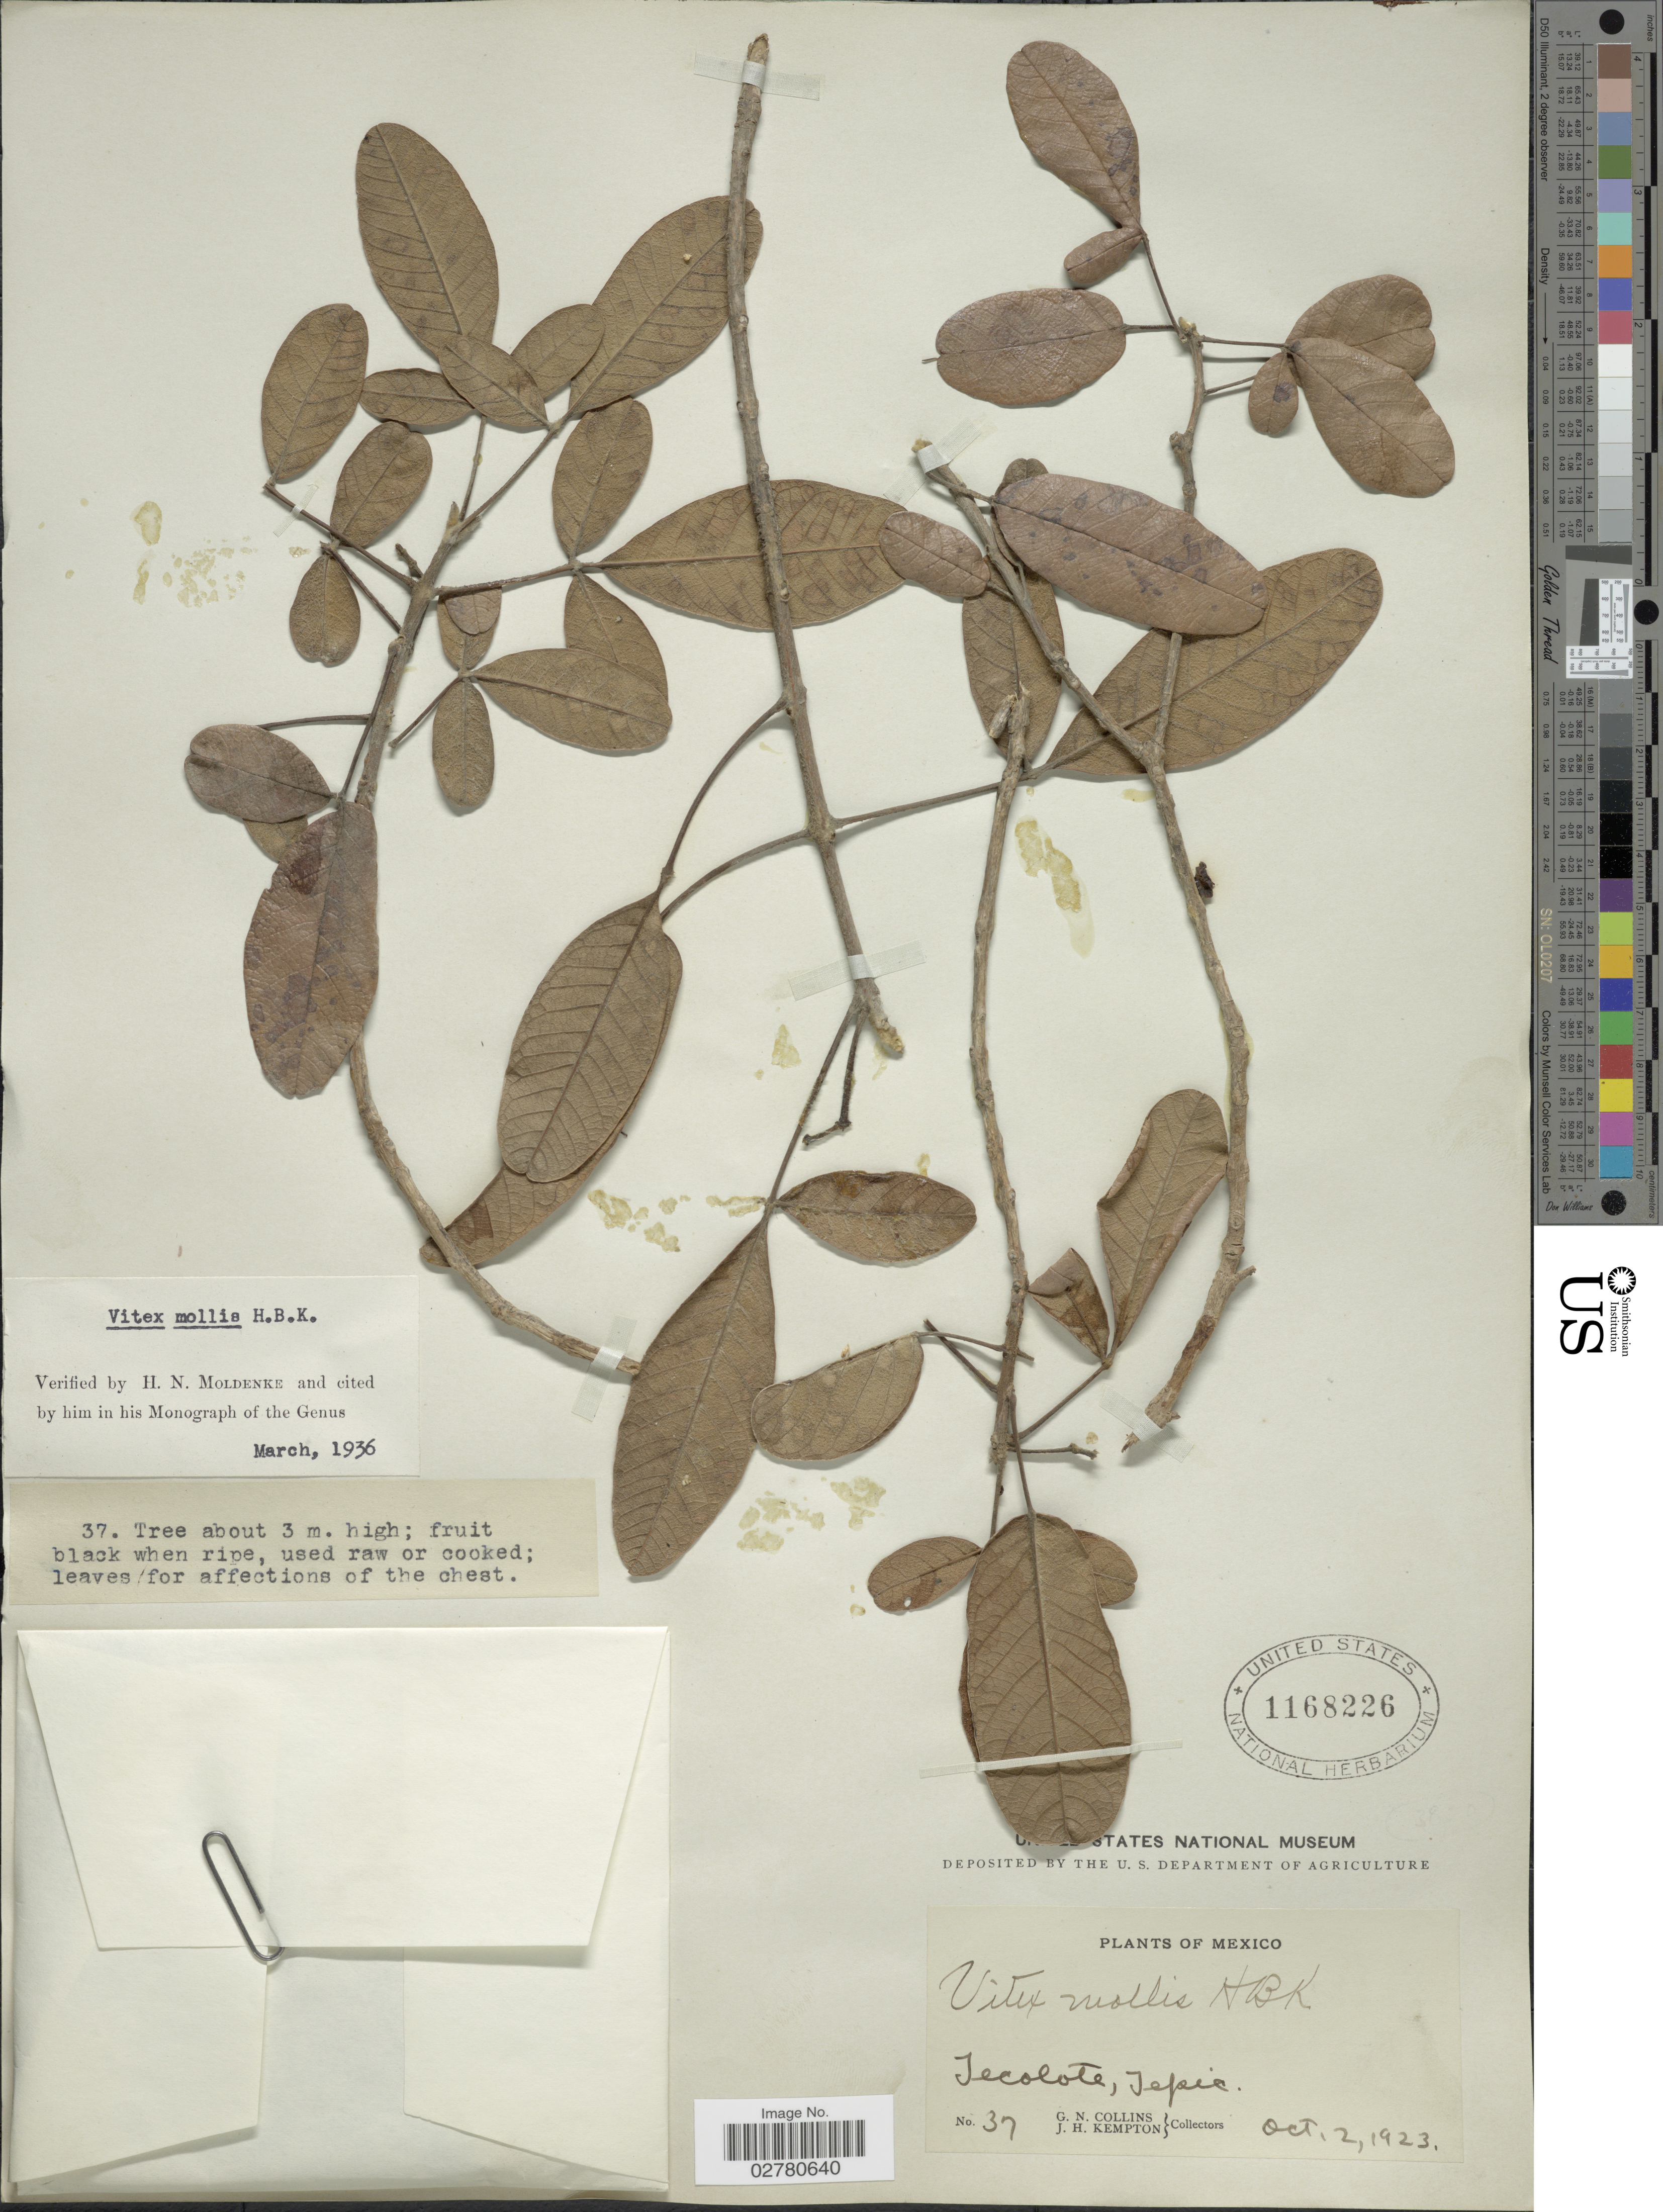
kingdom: Plantae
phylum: Tracheophyta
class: Magnoliopsida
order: Lamiales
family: Lamiaceae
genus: Vitex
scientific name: Vitex mollis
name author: Kunth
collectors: G. Collins & J. H. Kempton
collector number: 37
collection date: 1923-10-02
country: Mexico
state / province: Nayarit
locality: Tecolote, Tepic.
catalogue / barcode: US 1168226